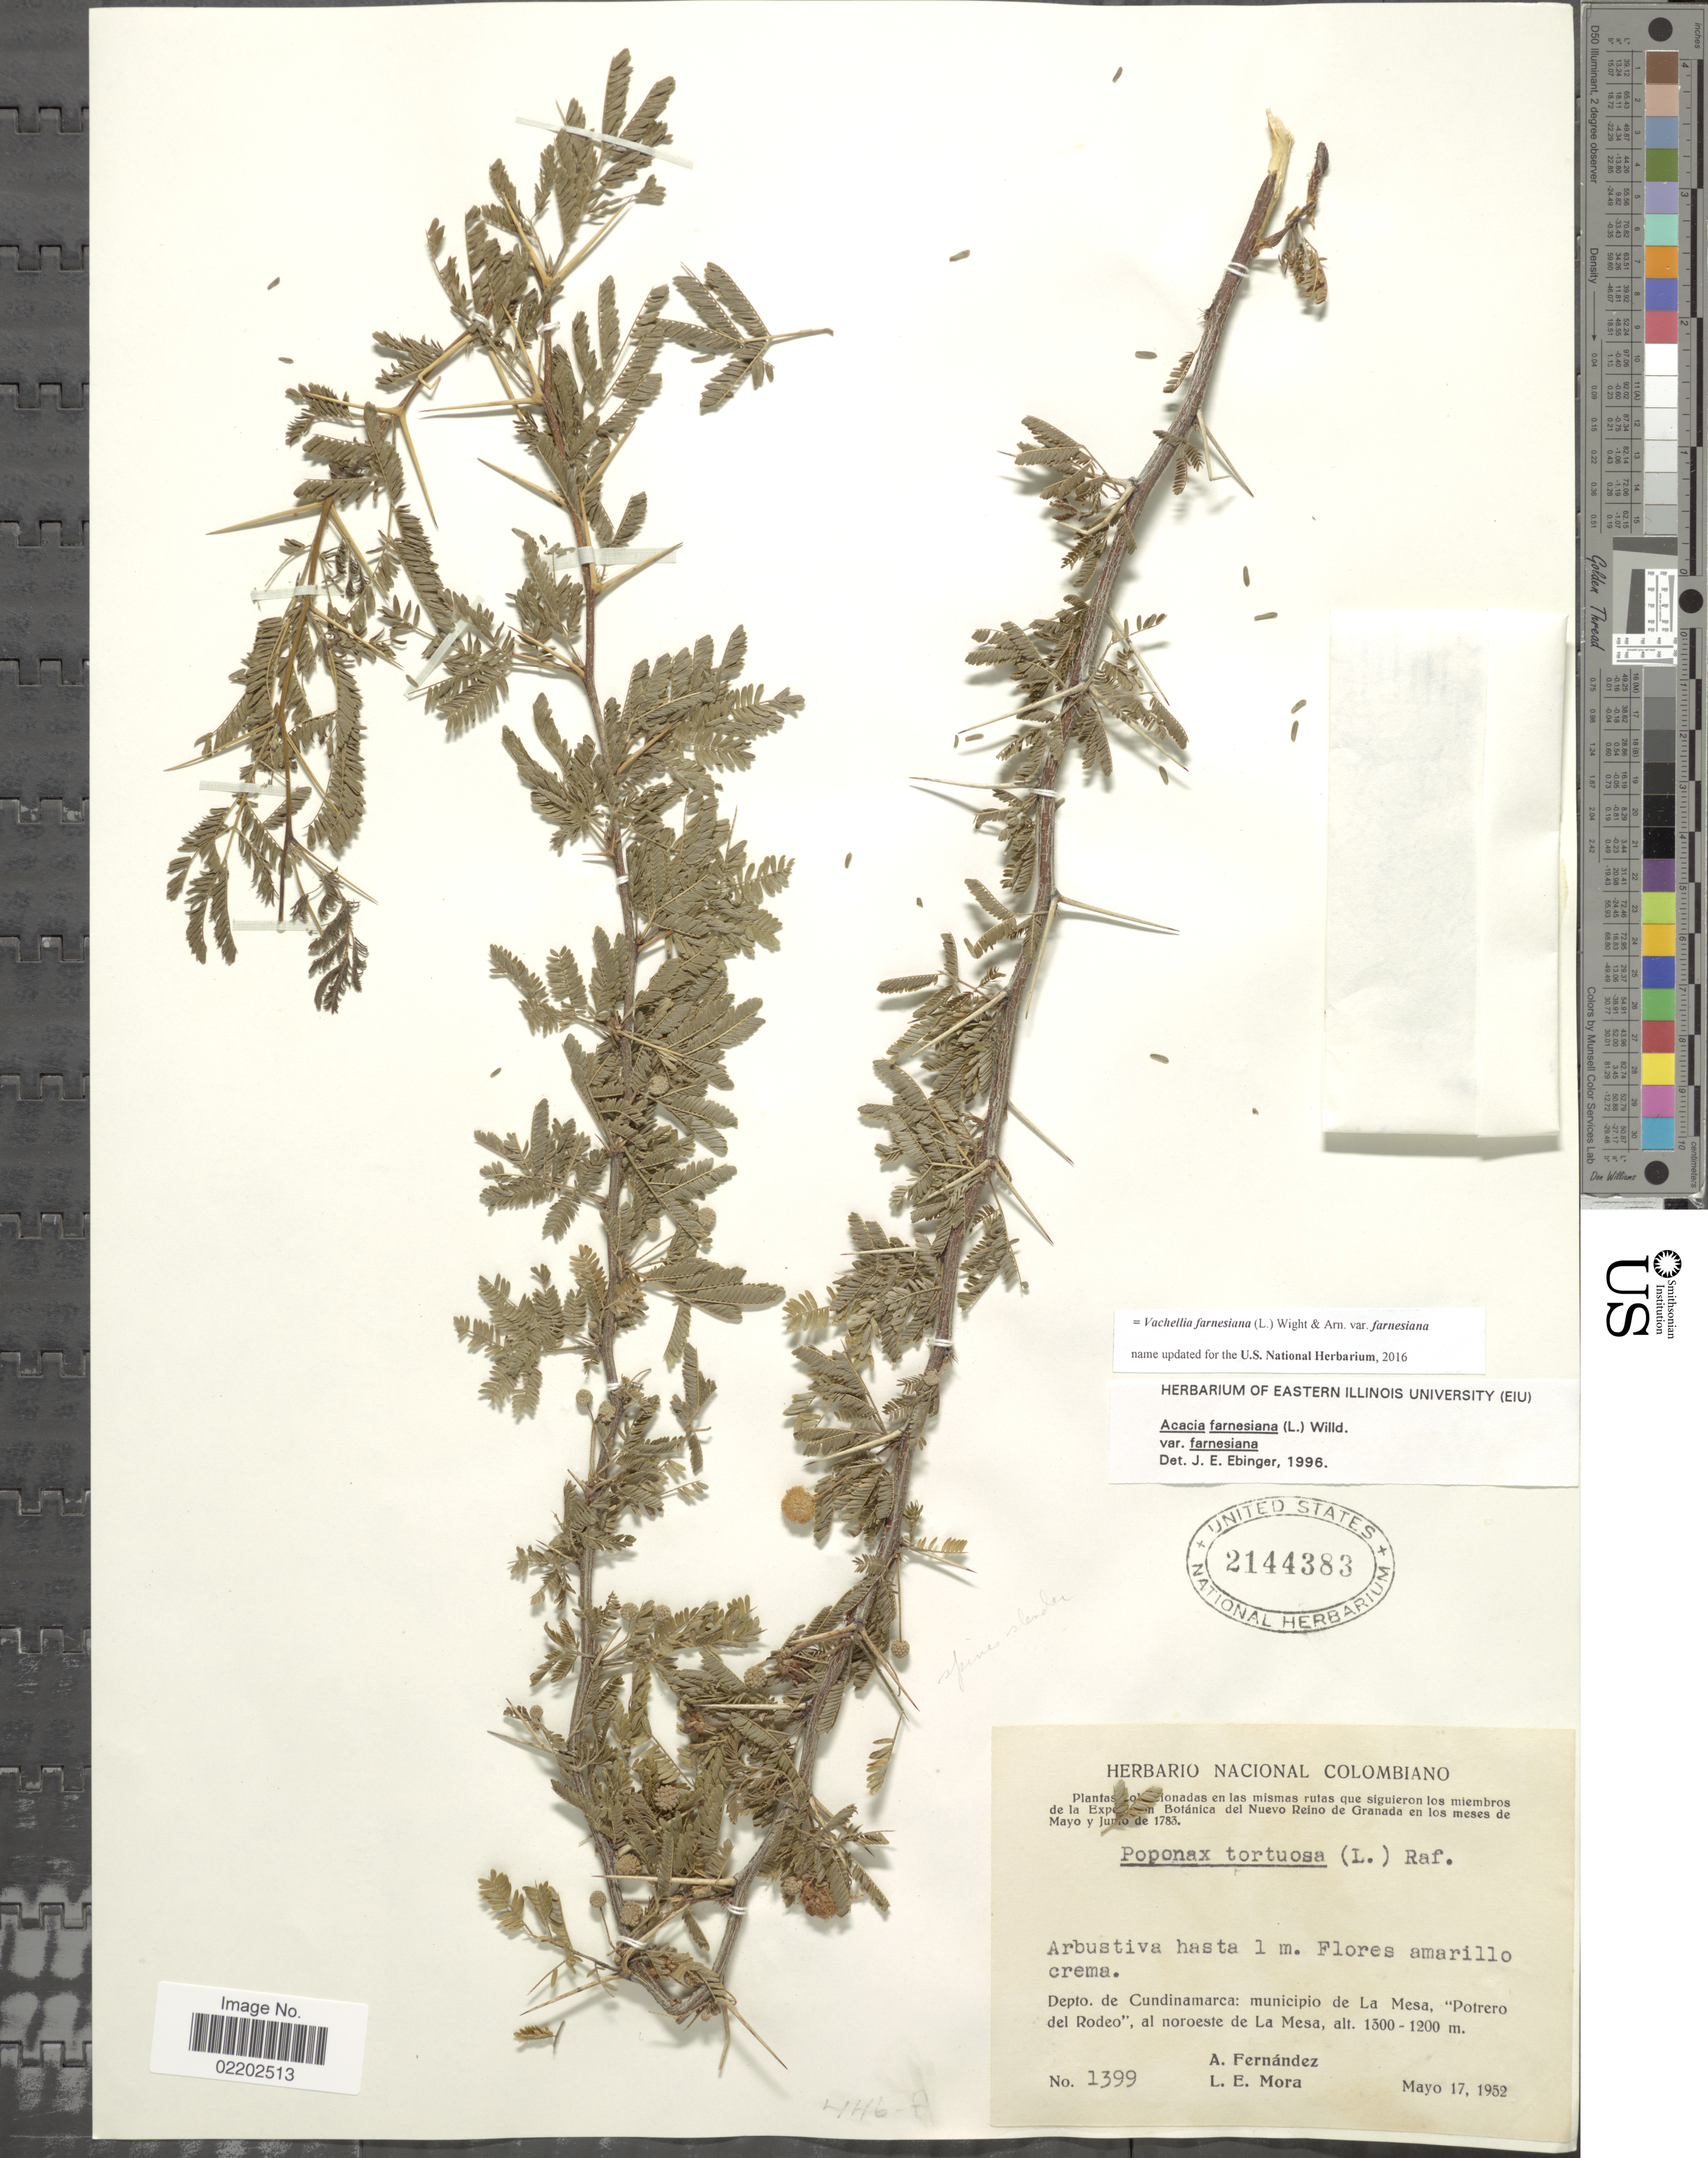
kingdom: Plantae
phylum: Tracheophyta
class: Magnoliopsida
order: Fabales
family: Fabaceae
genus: Vachellia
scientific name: Vachellia farnesiana var. farnesiana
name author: (L.) Wight & Arn.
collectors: A. Fernández & L. Mora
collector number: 1399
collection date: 1952-05-17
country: Colombia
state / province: Cundinamarca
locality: Municipio de La Mesa, "Potrero del Rodeo", al noroeste de La Mesa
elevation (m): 1200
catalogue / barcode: US 2144383